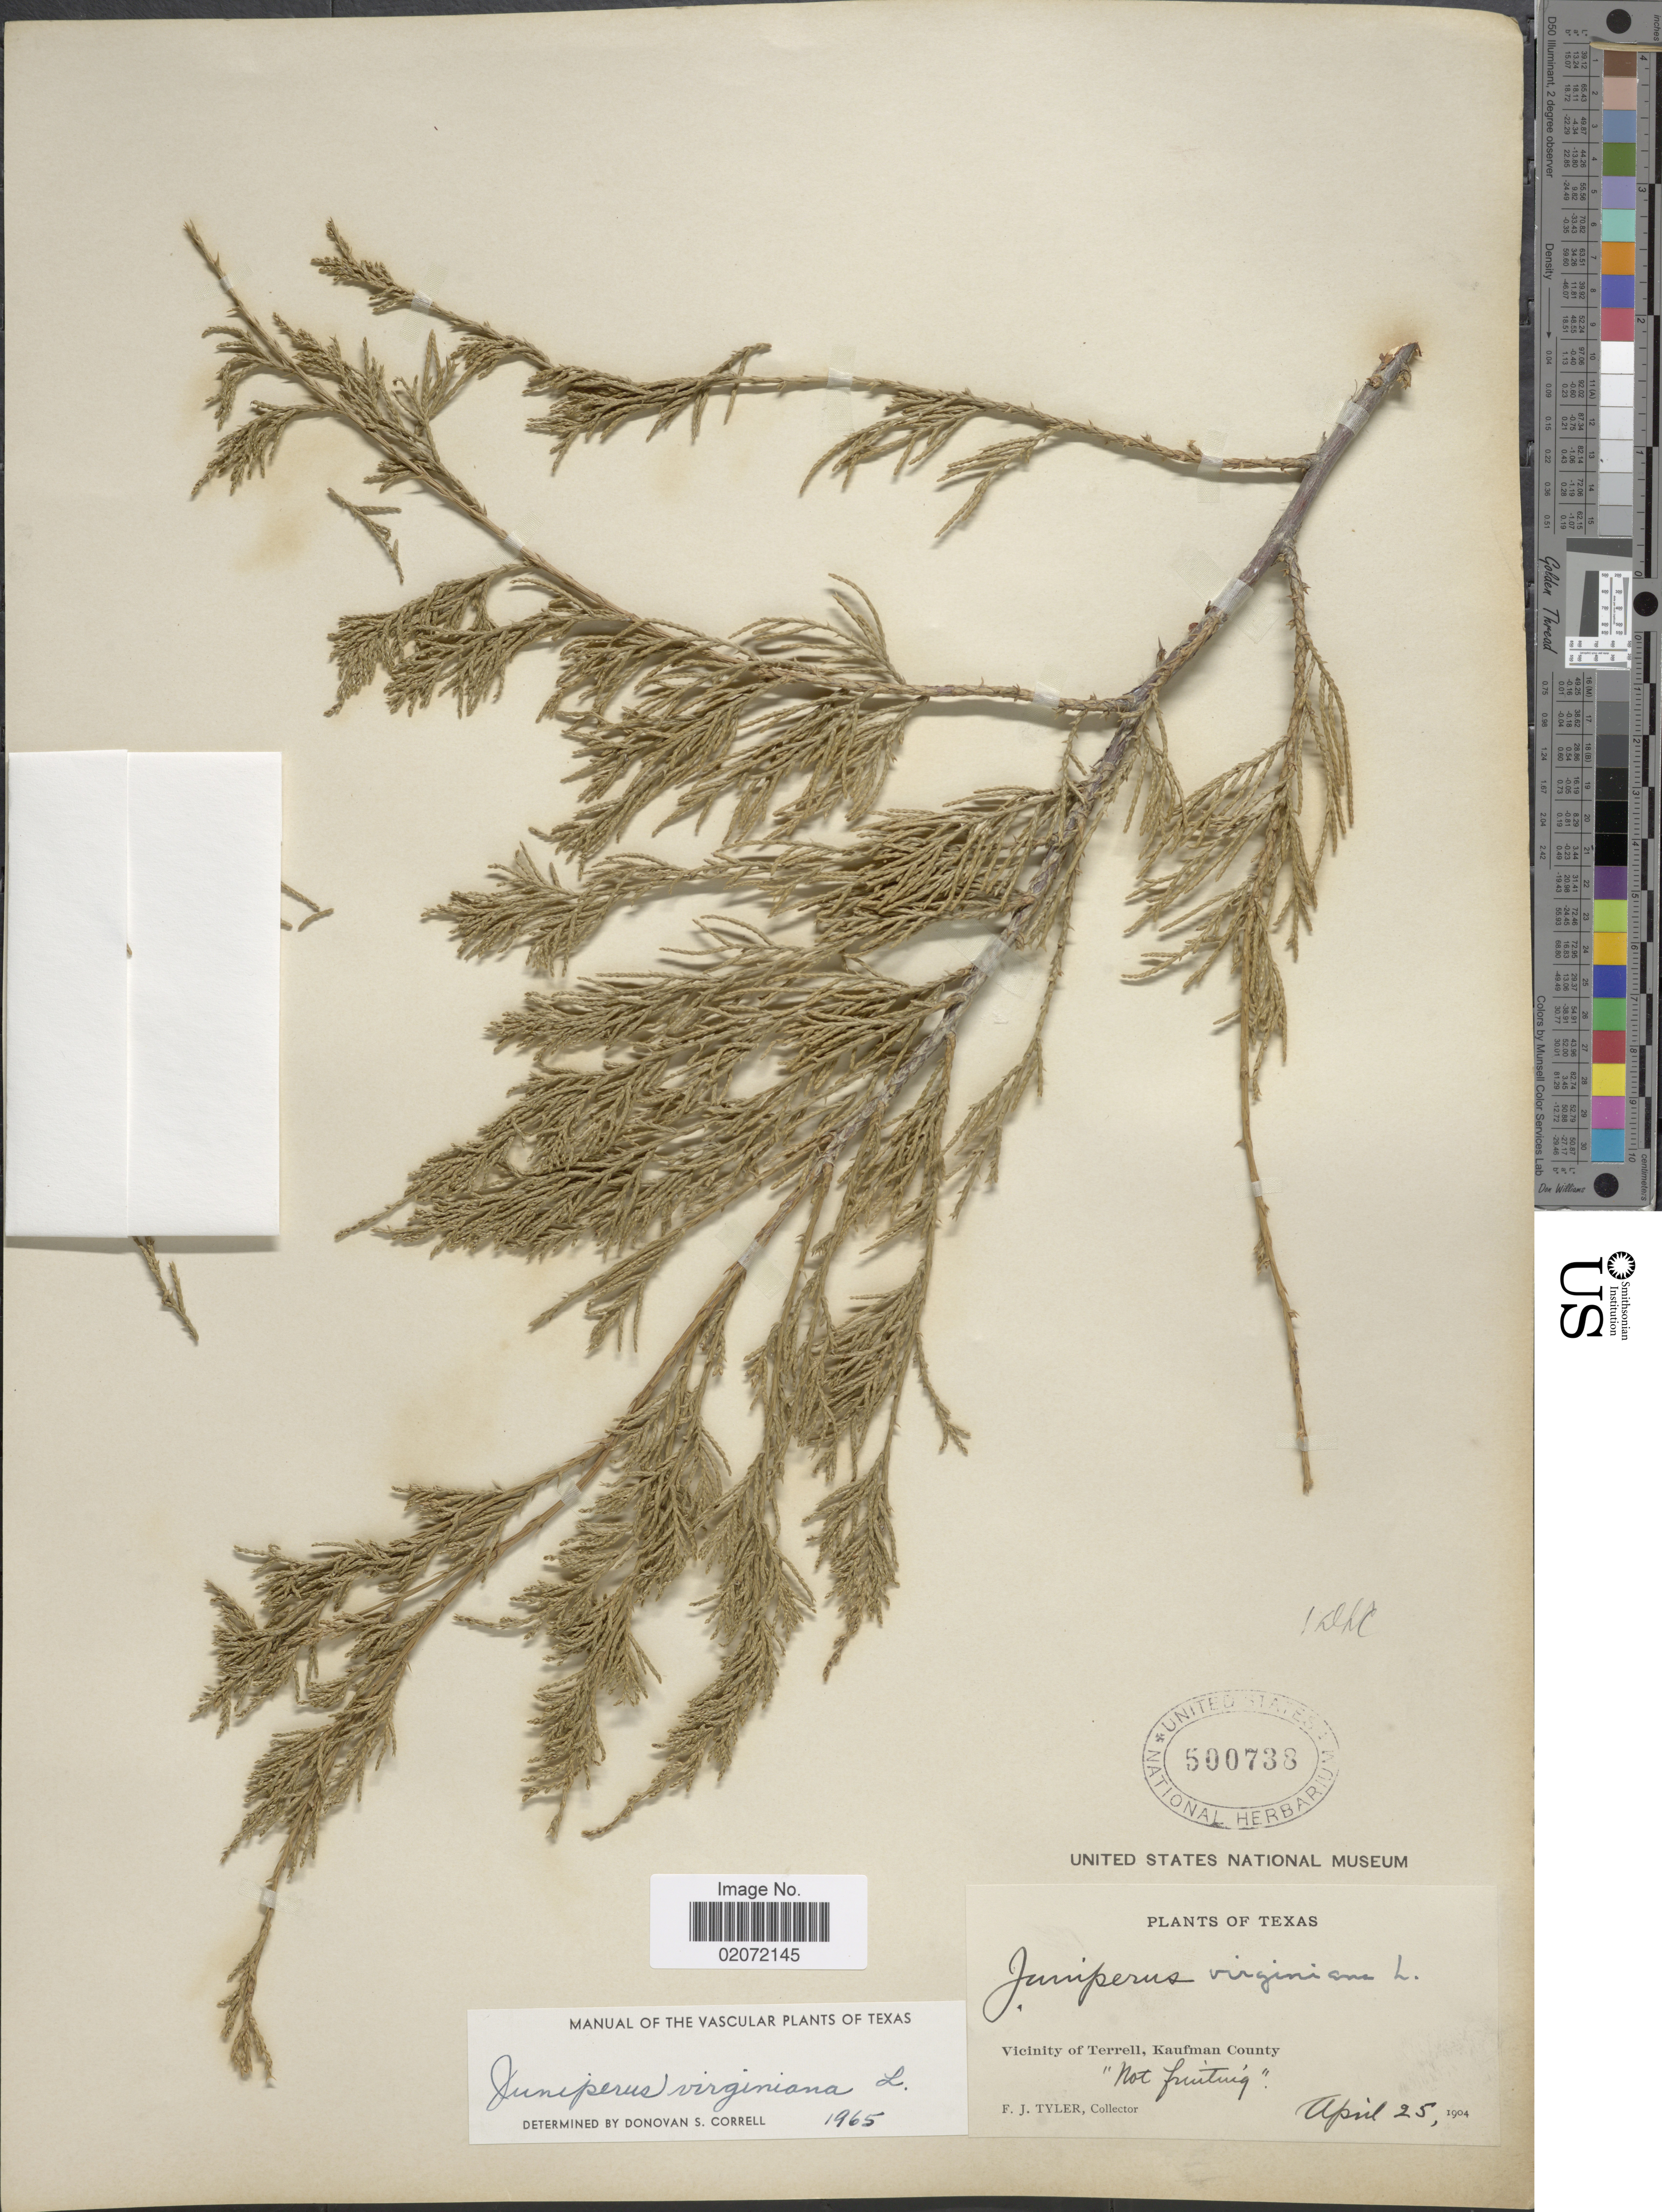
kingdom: Plantae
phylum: Tracheophyta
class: Pinopsida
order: Pinales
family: Cupressaceae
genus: Juniperus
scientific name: Juniperus virginiana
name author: L.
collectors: F. Tyler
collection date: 1904-04-25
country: United States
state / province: Texas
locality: Vicinity of Terrell, Kaufman county.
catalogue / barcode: US 500738